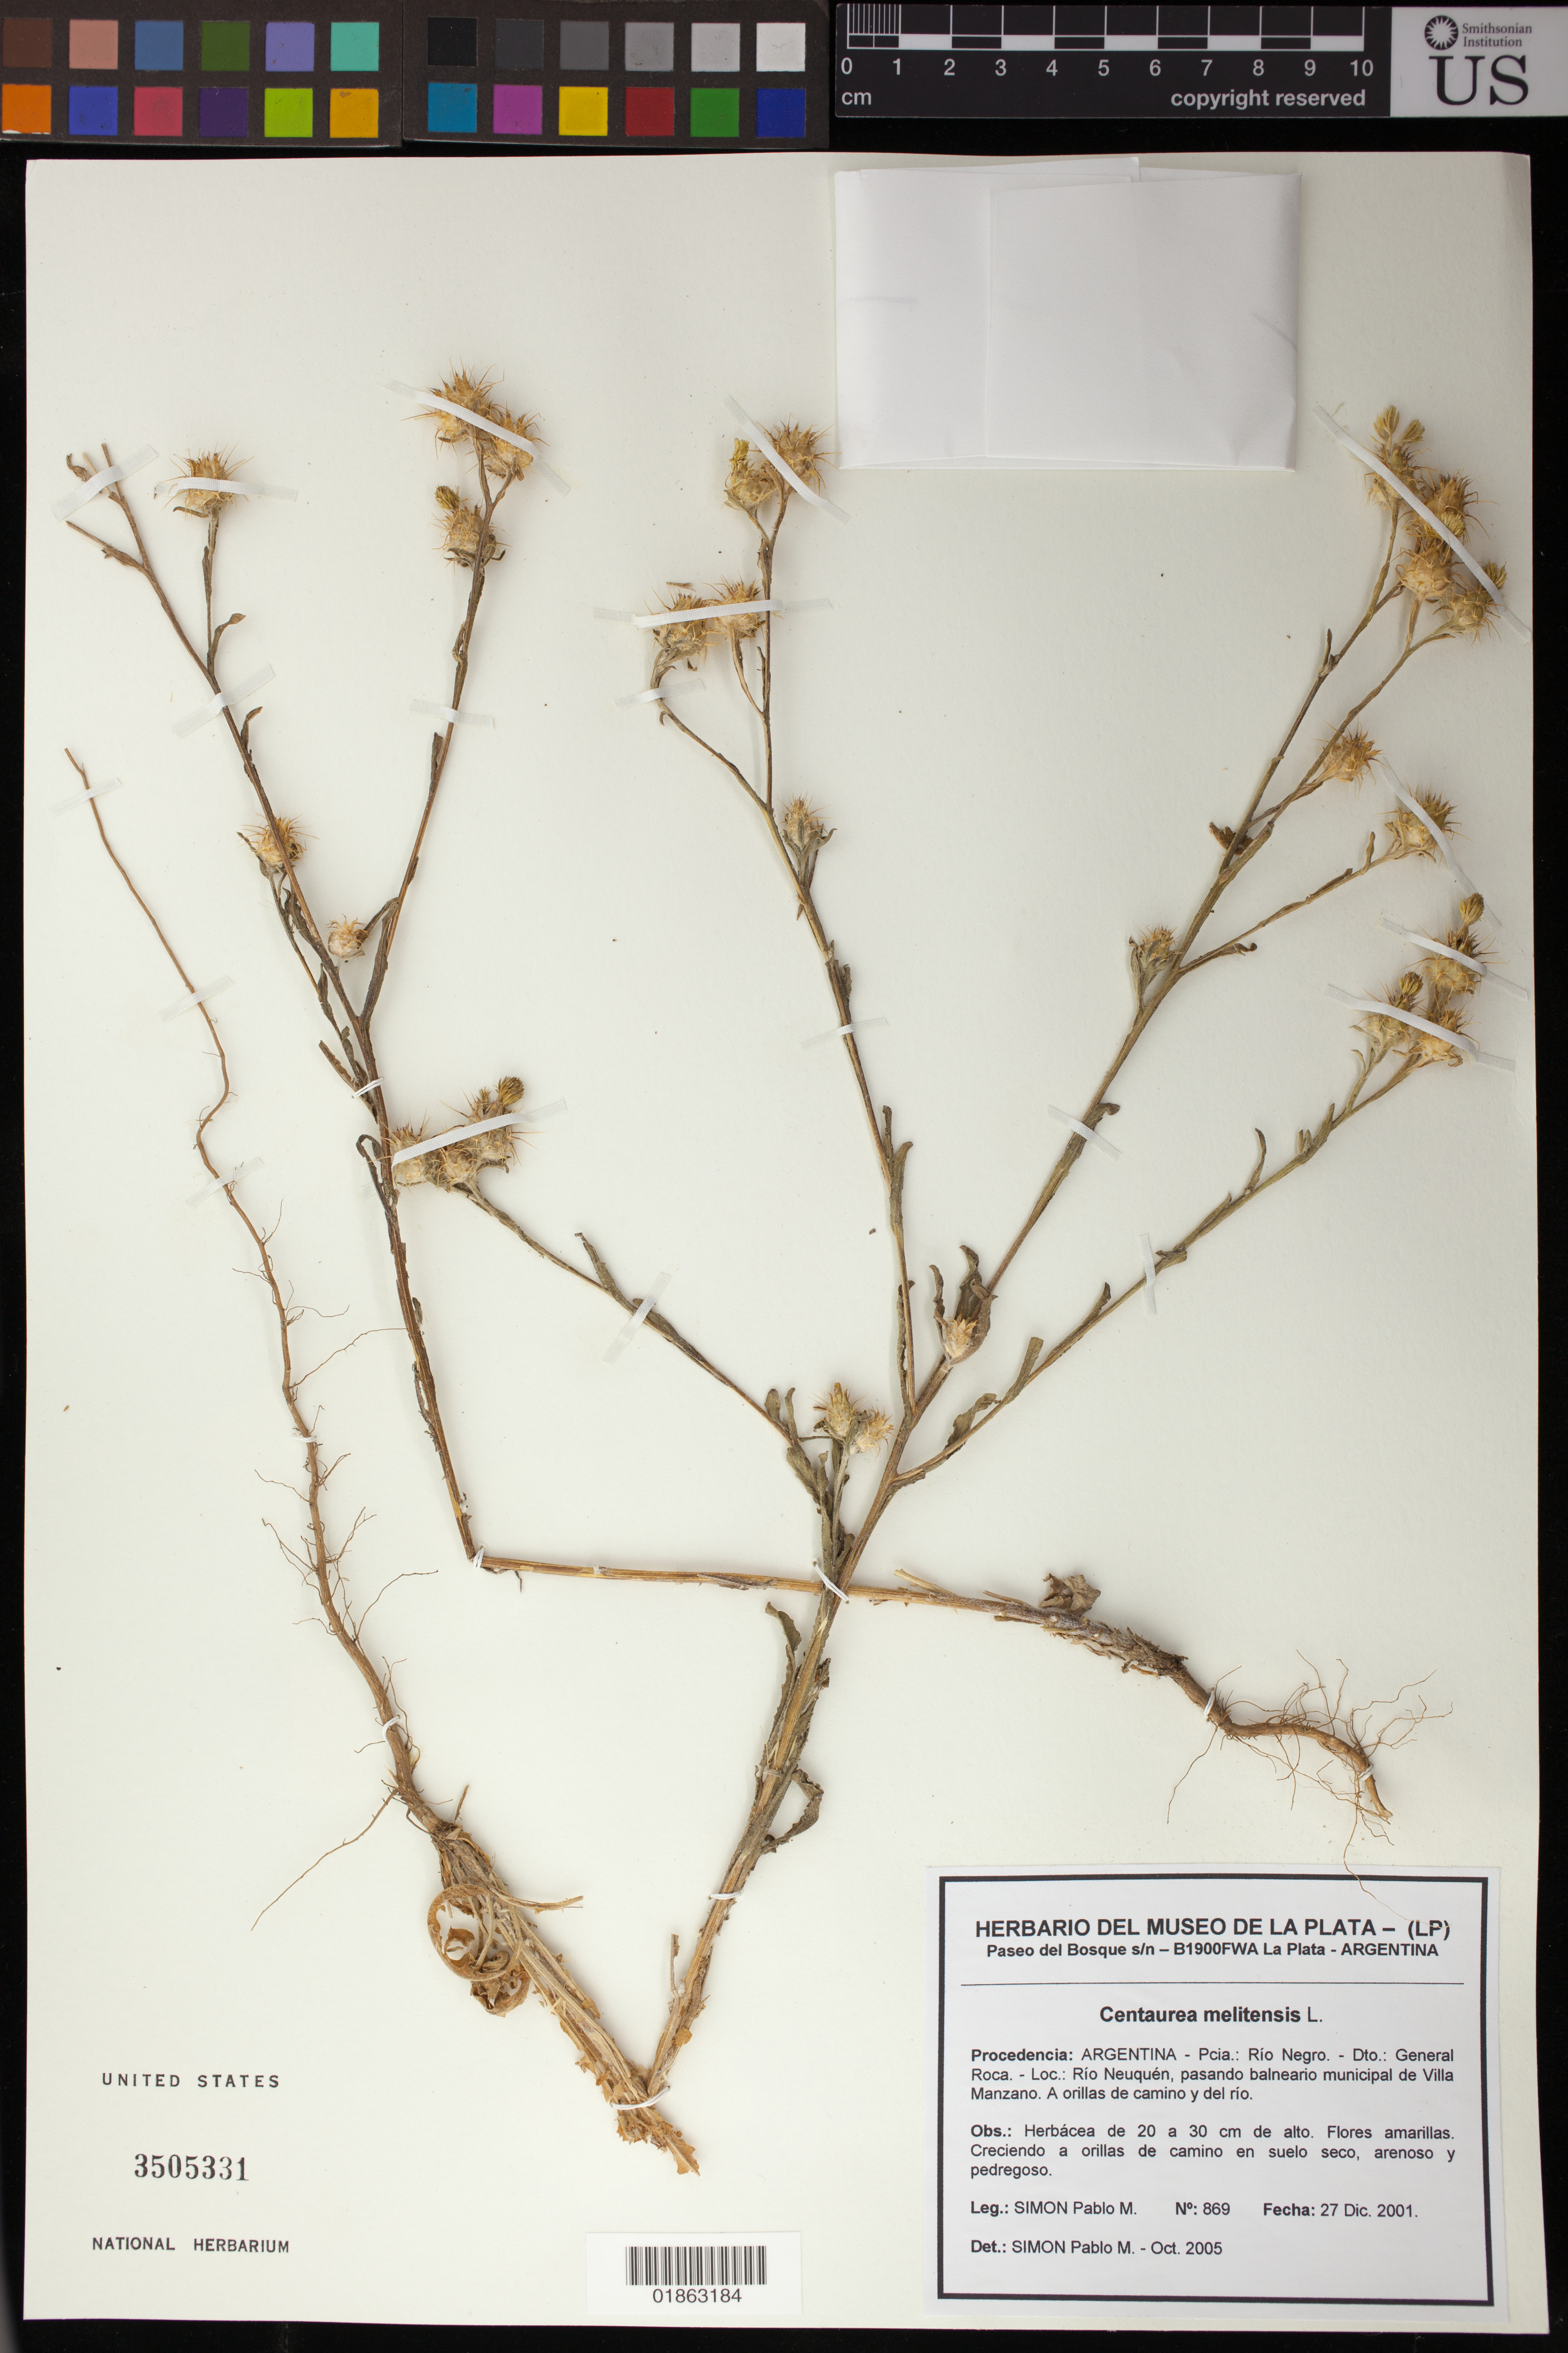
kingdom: Plantae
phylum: Tracheophyta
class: Magnoliopsida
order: Asterales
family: Asteraceae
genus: Centaurea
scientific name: Centaurea melitensis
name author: L.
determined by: Simón, Pablo M.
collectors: P. M. Simón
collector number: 869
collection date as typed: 27 Dic. 2001.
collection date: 2001-12-27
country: Argentina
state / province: Rio Negro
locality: Dto General Roca - Rio Neuquén, pasando balneario municipal de Villa Manzano. A orillas de camino y del río.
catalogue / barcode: US 3505331